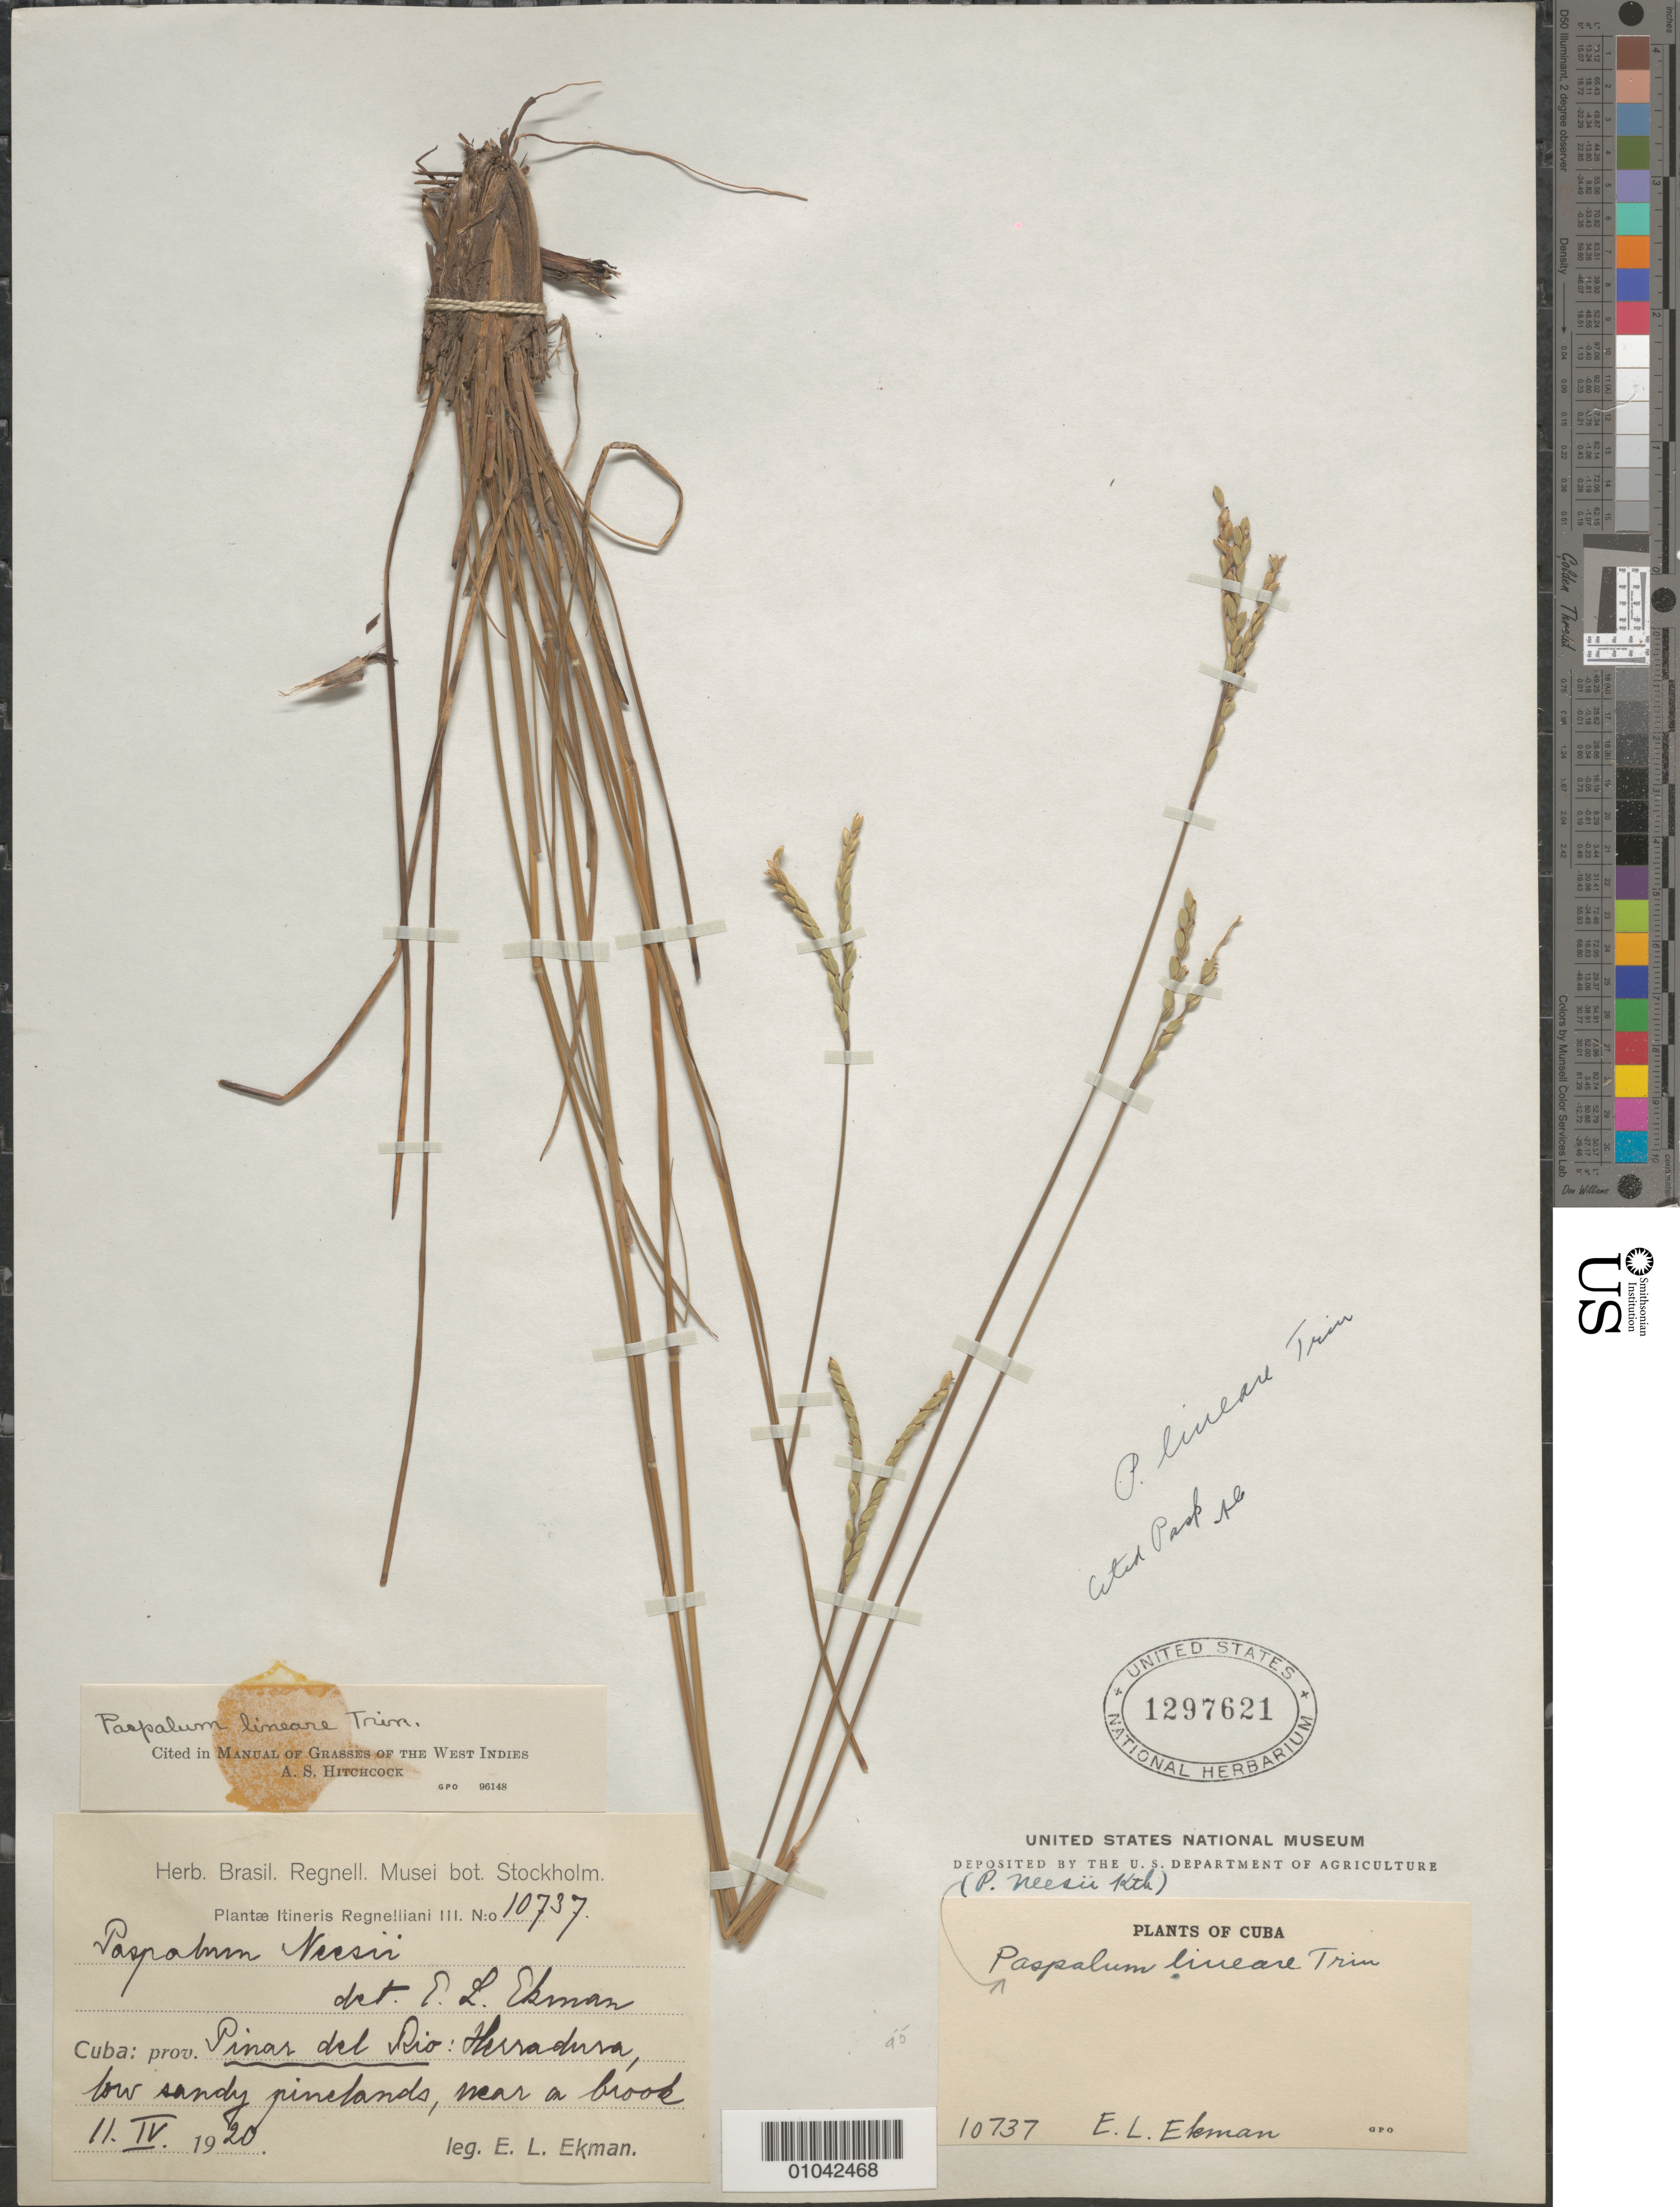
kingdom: Plantae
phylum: Tracheophyta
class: Liliopsida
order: Poales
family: Poaceae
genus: Paspalum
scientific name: Paspalum lineare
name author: Trin.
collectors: E. L. Ekman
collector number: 10737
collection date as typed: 11 Sep 1920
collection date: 1920-09-11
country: Cuba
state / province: Pinar del Rio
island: Cuba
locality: Herradura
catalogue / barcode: US 1297621